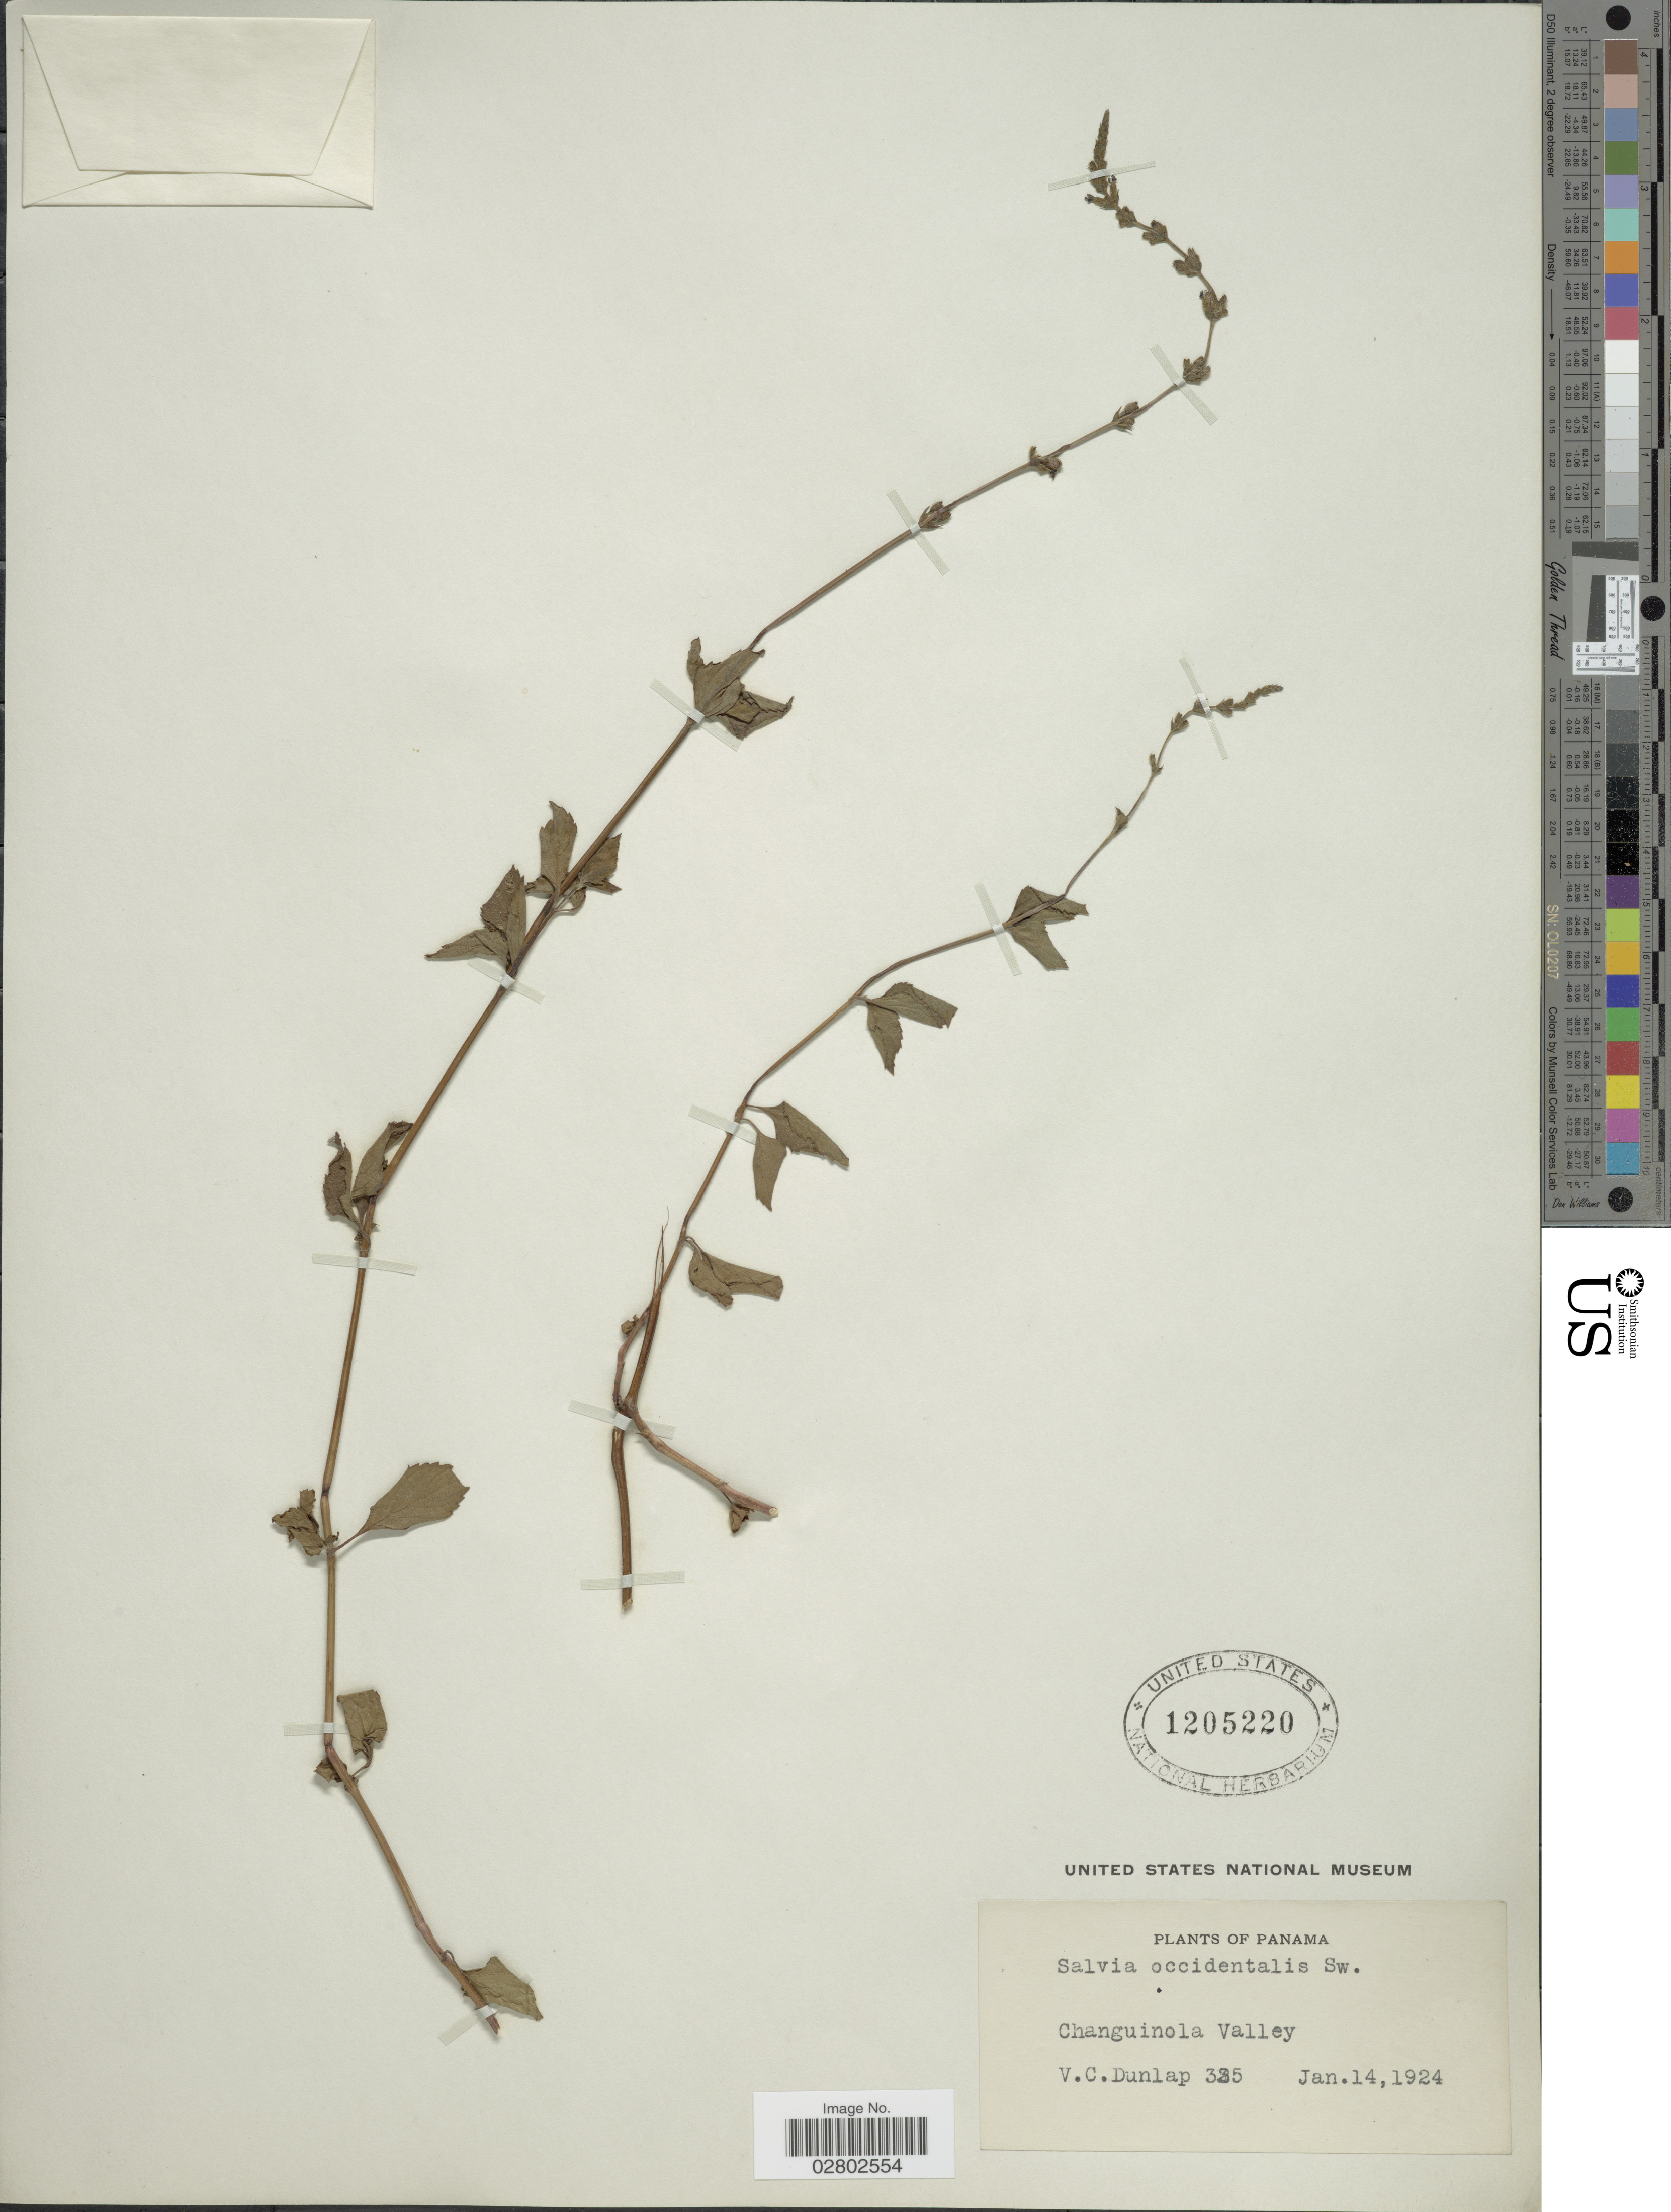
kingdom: Plantae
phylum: Tracheophyta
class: Magnoliopsida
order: Lamiales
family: Lamiaceae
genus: Salvia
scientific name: Salvia occidentalis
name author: Sw.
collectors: V. C. Dunlap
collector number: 325*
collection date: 1924-01-14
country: Panama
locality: Changuinola Valley.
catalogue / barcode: US 1205220